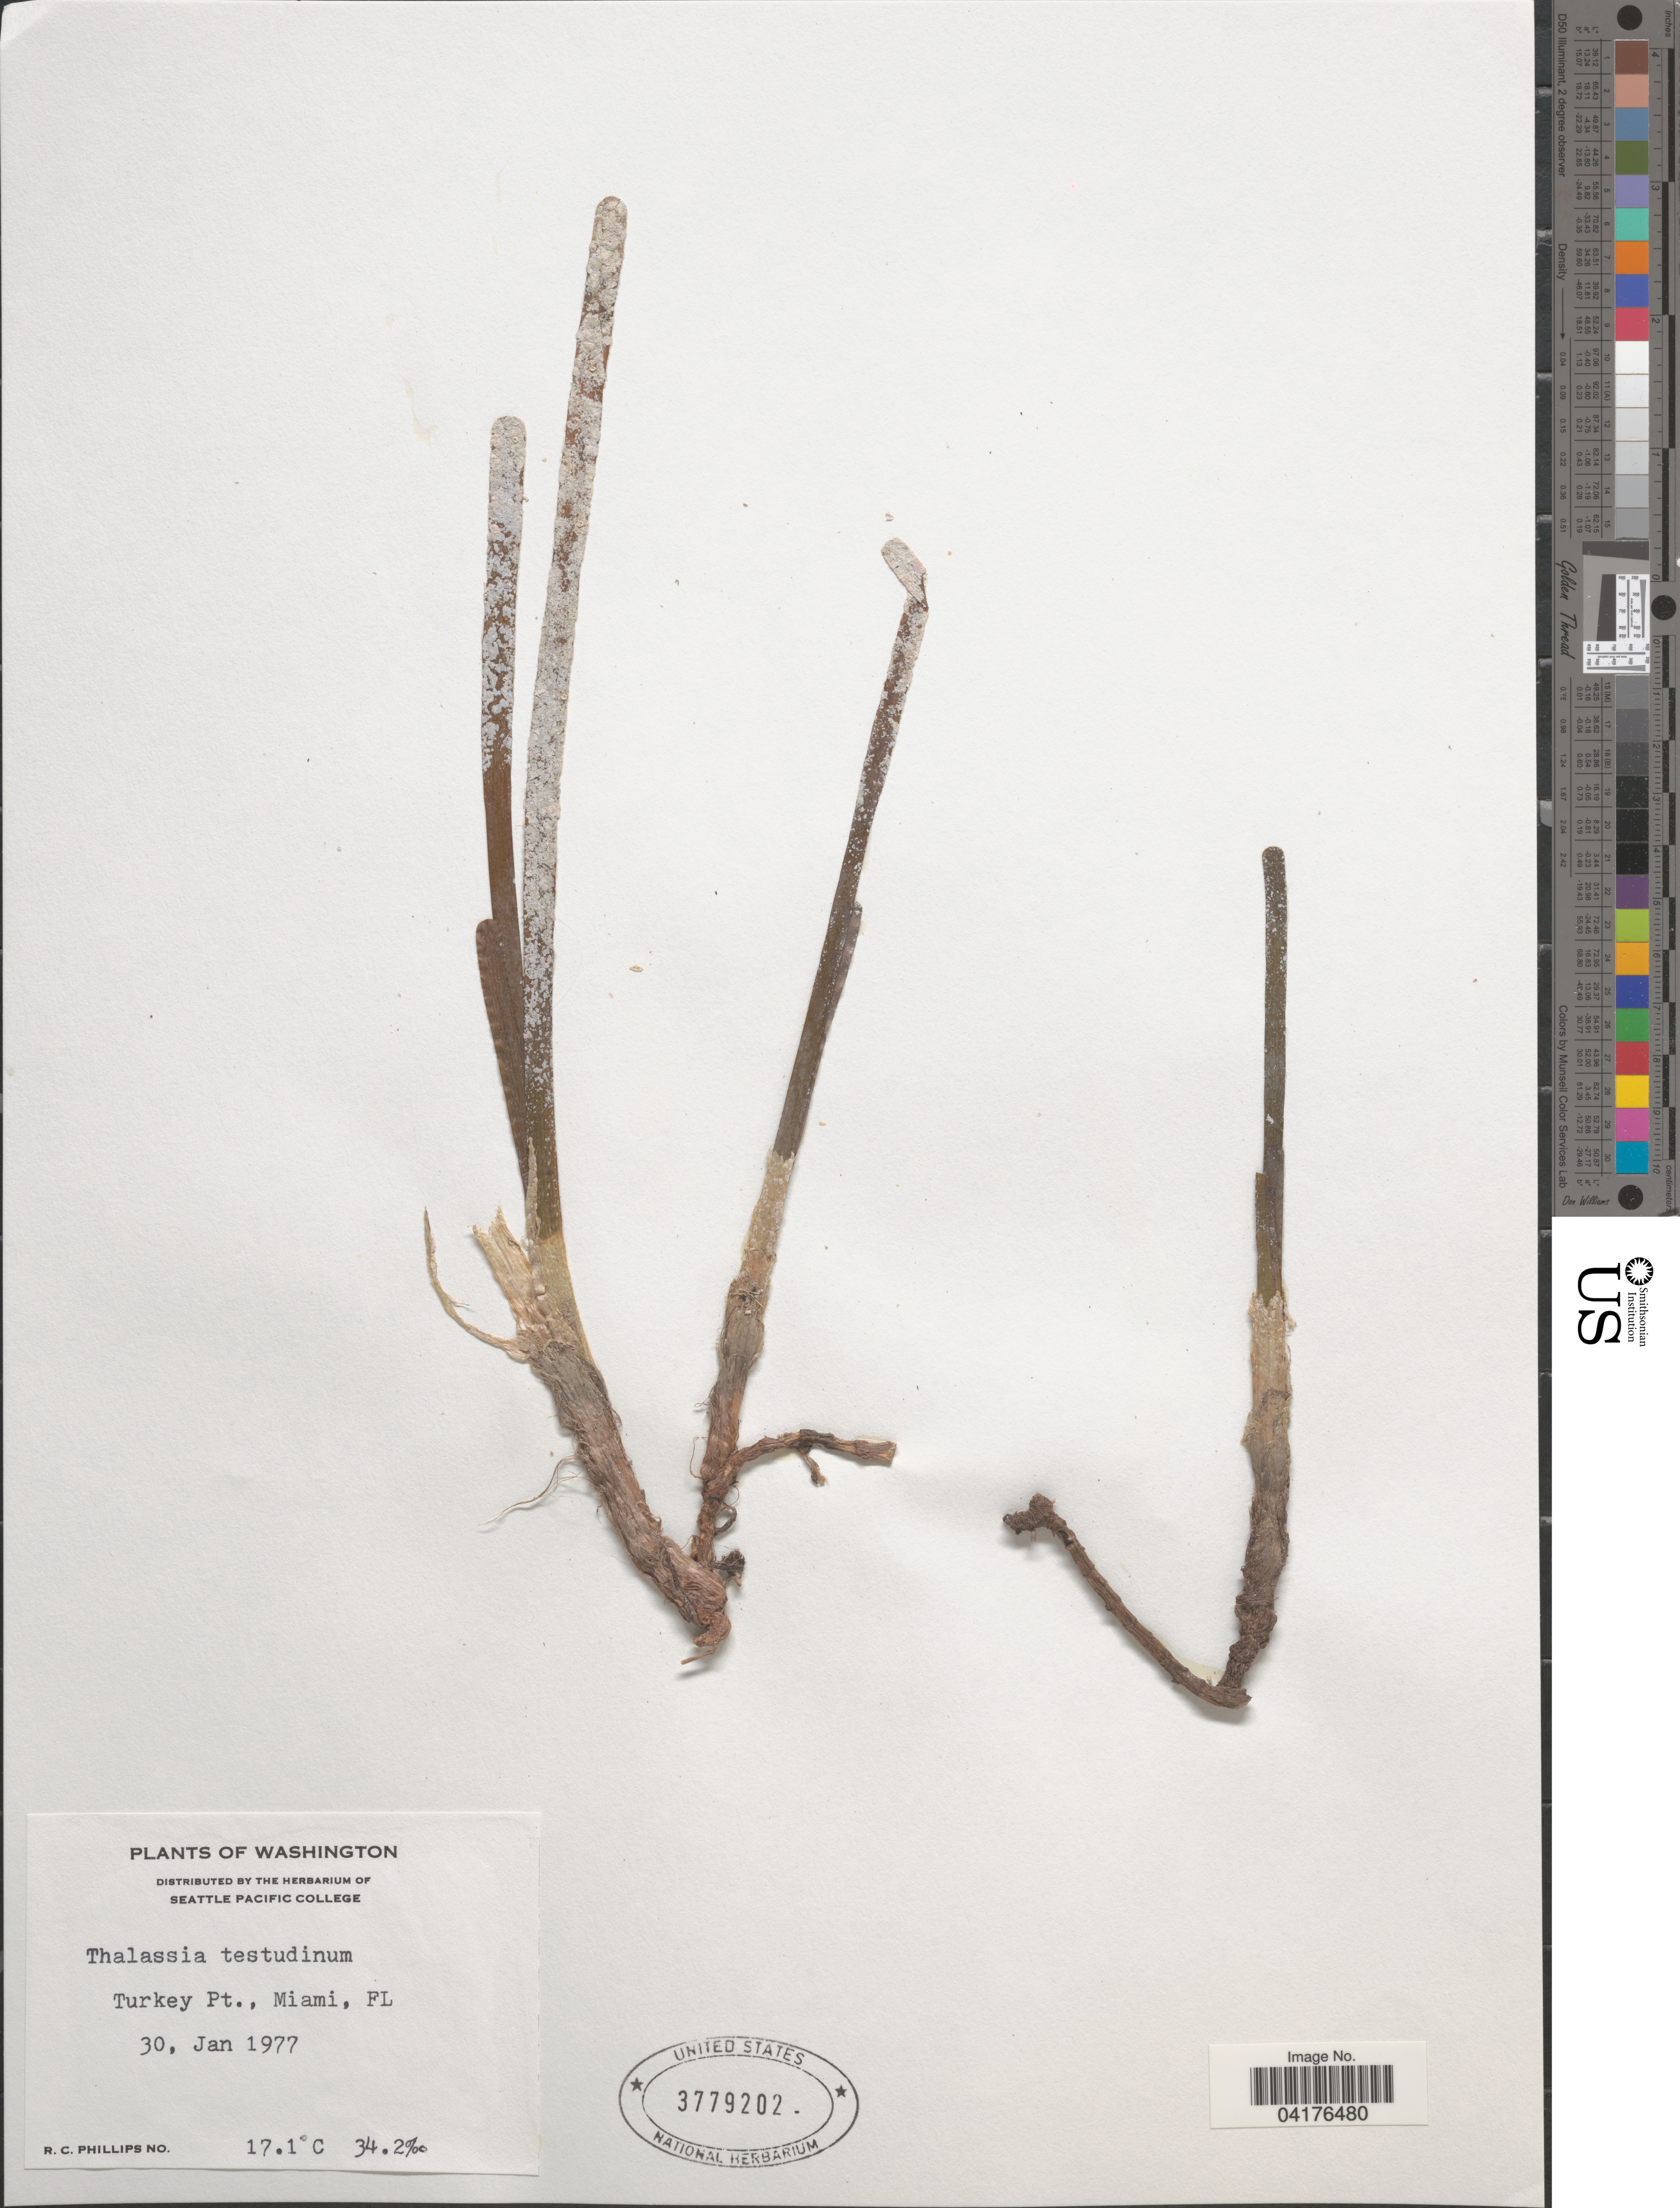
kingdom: Plantae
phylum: Tracheophyta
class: Liliopsida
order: Alismatales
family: Hydrocharitaceae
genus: Thalassia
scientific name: Thalassia testudinum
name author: Banks & Sol. ex K.D. Koenig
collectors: R. C. Phillips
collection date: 1977-01-30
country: United States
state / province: Florida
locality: Turkey Pt. Miami, FL.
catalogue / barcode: US 3779202